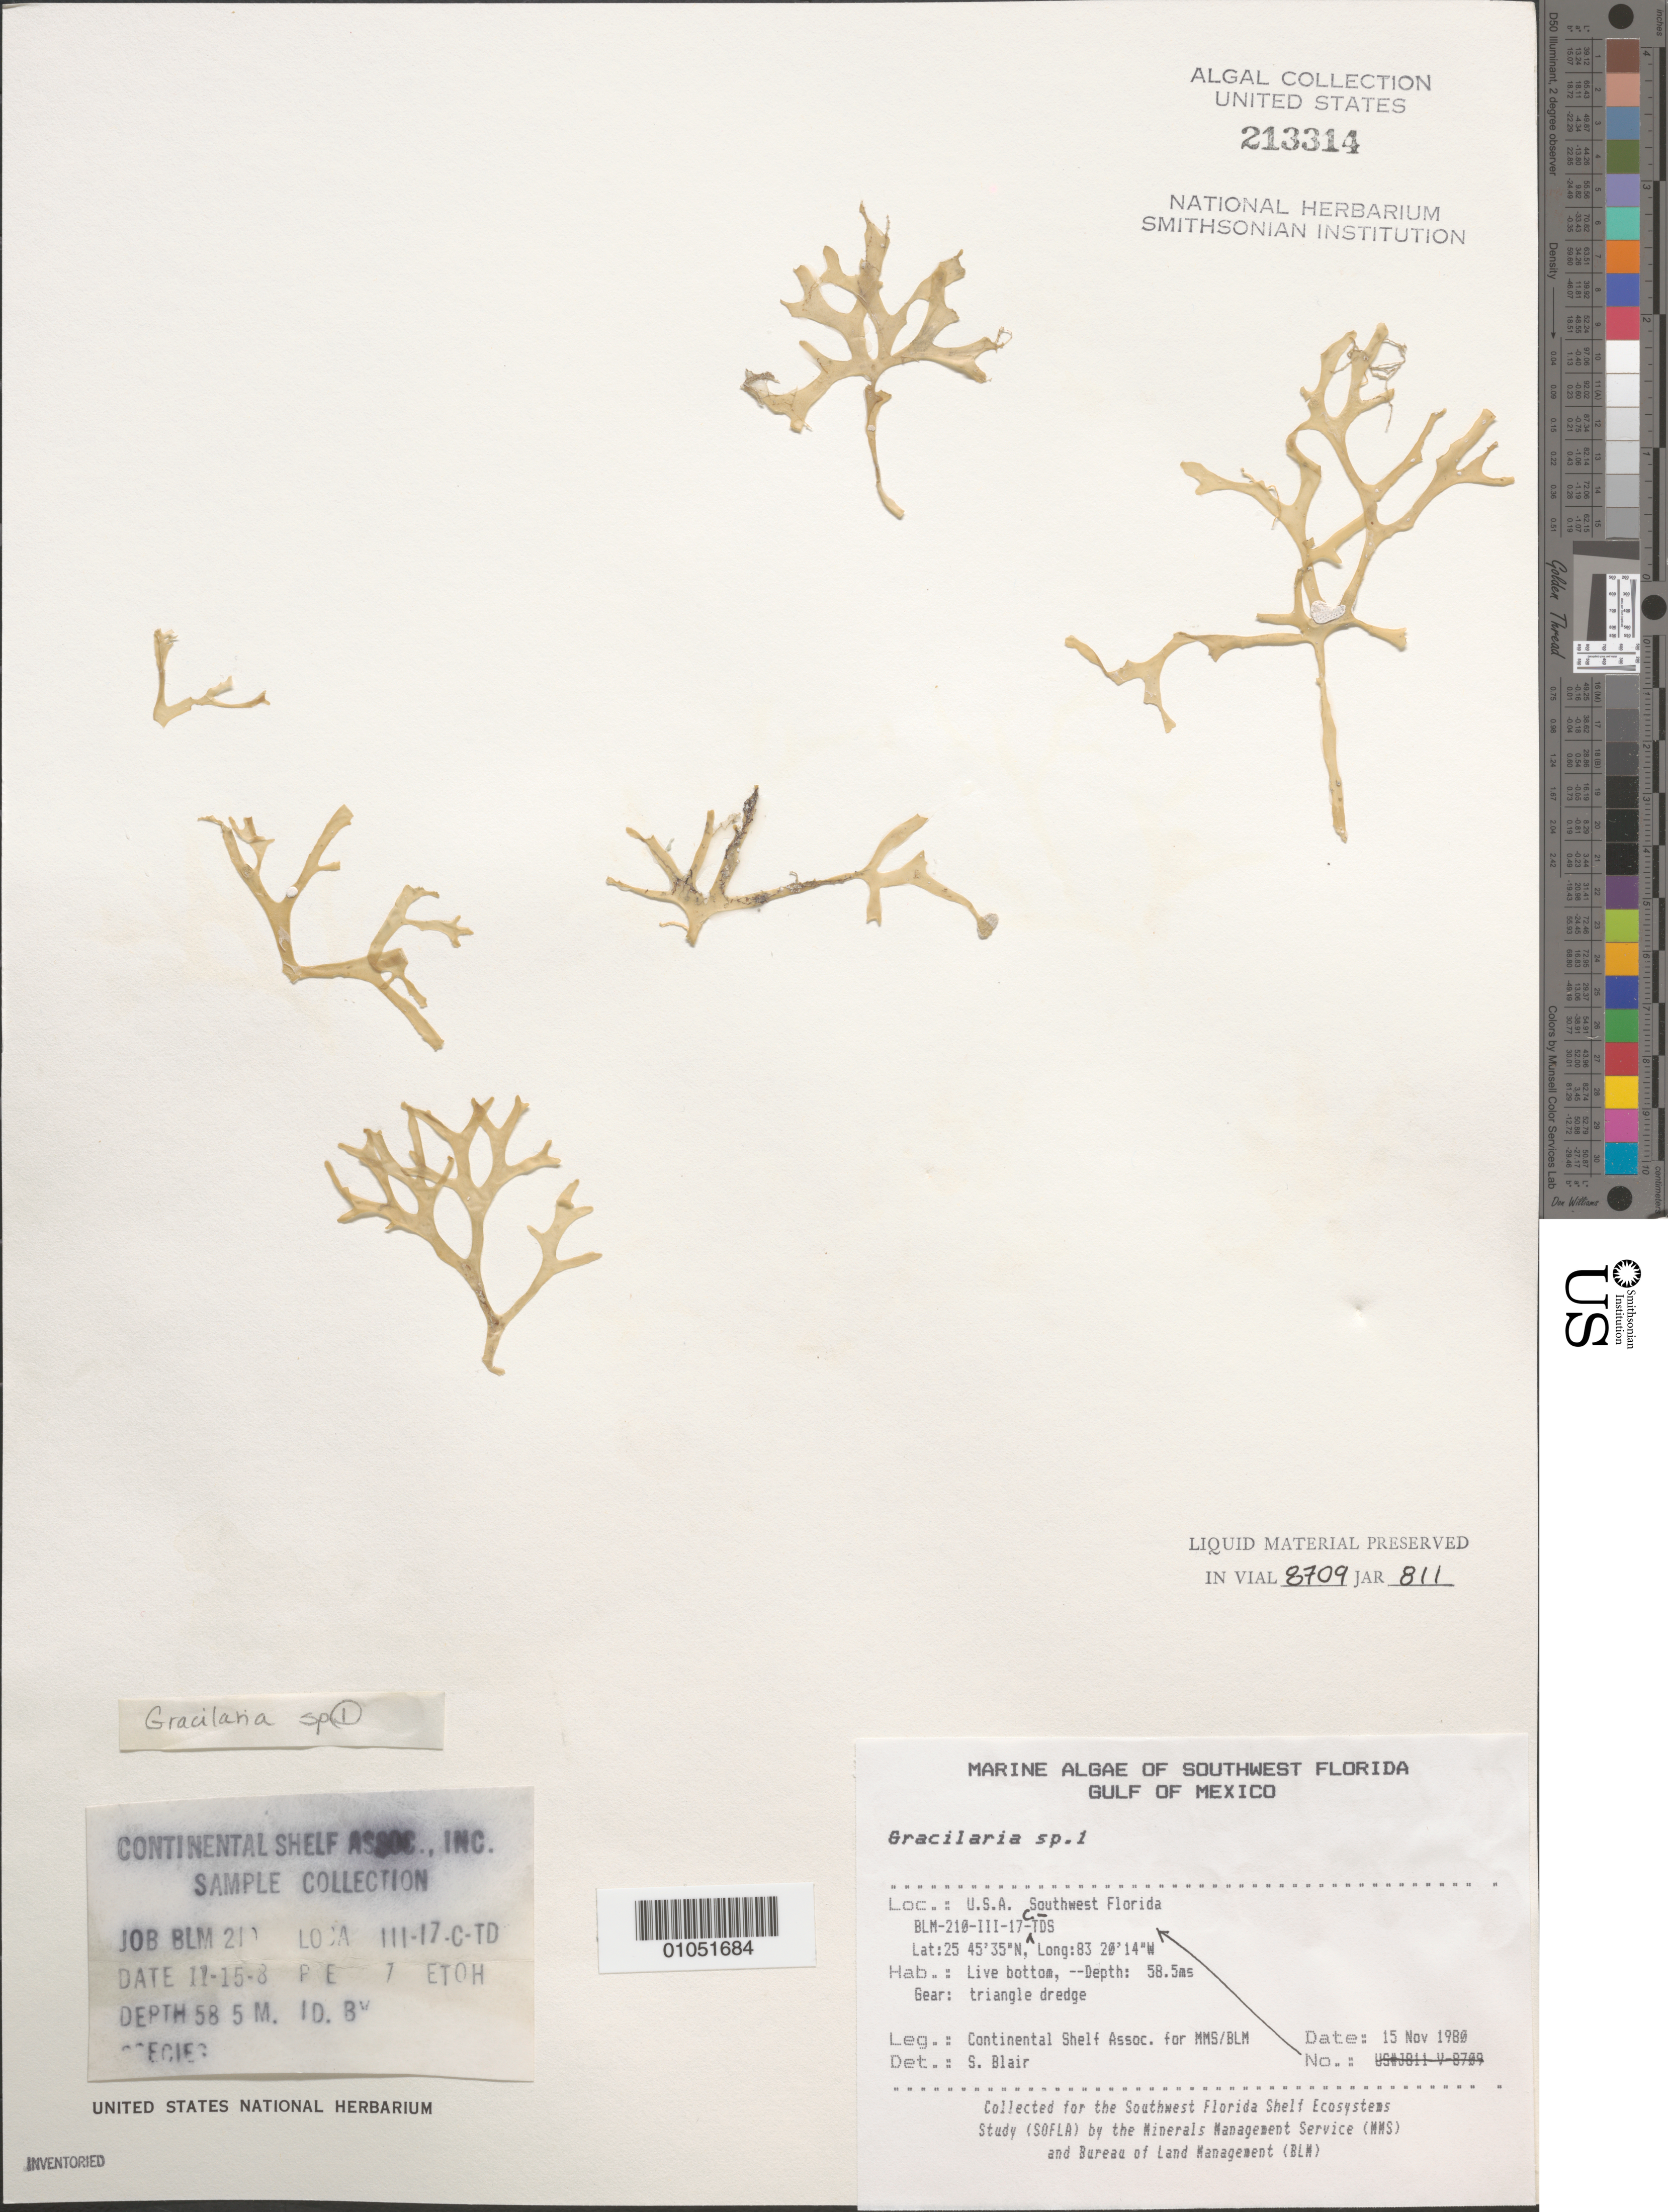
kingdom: Plantae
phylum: Rhodophyta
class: Florideophyceae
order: Gracilariales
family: Gracilariaceae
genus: Gracilaria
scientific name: Gracilaria sp.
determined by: Blair, S. M.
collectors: Continental Shelf Associates for the MMS/BLM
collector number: BLM-210-III-17-C-TDS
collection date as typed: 15 Nov 1980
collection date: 1980-11-15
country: United States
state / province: Florida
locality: Gulf of Mexico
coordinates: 25 45'35"N, 83 20'14"W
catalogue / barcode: US 213314